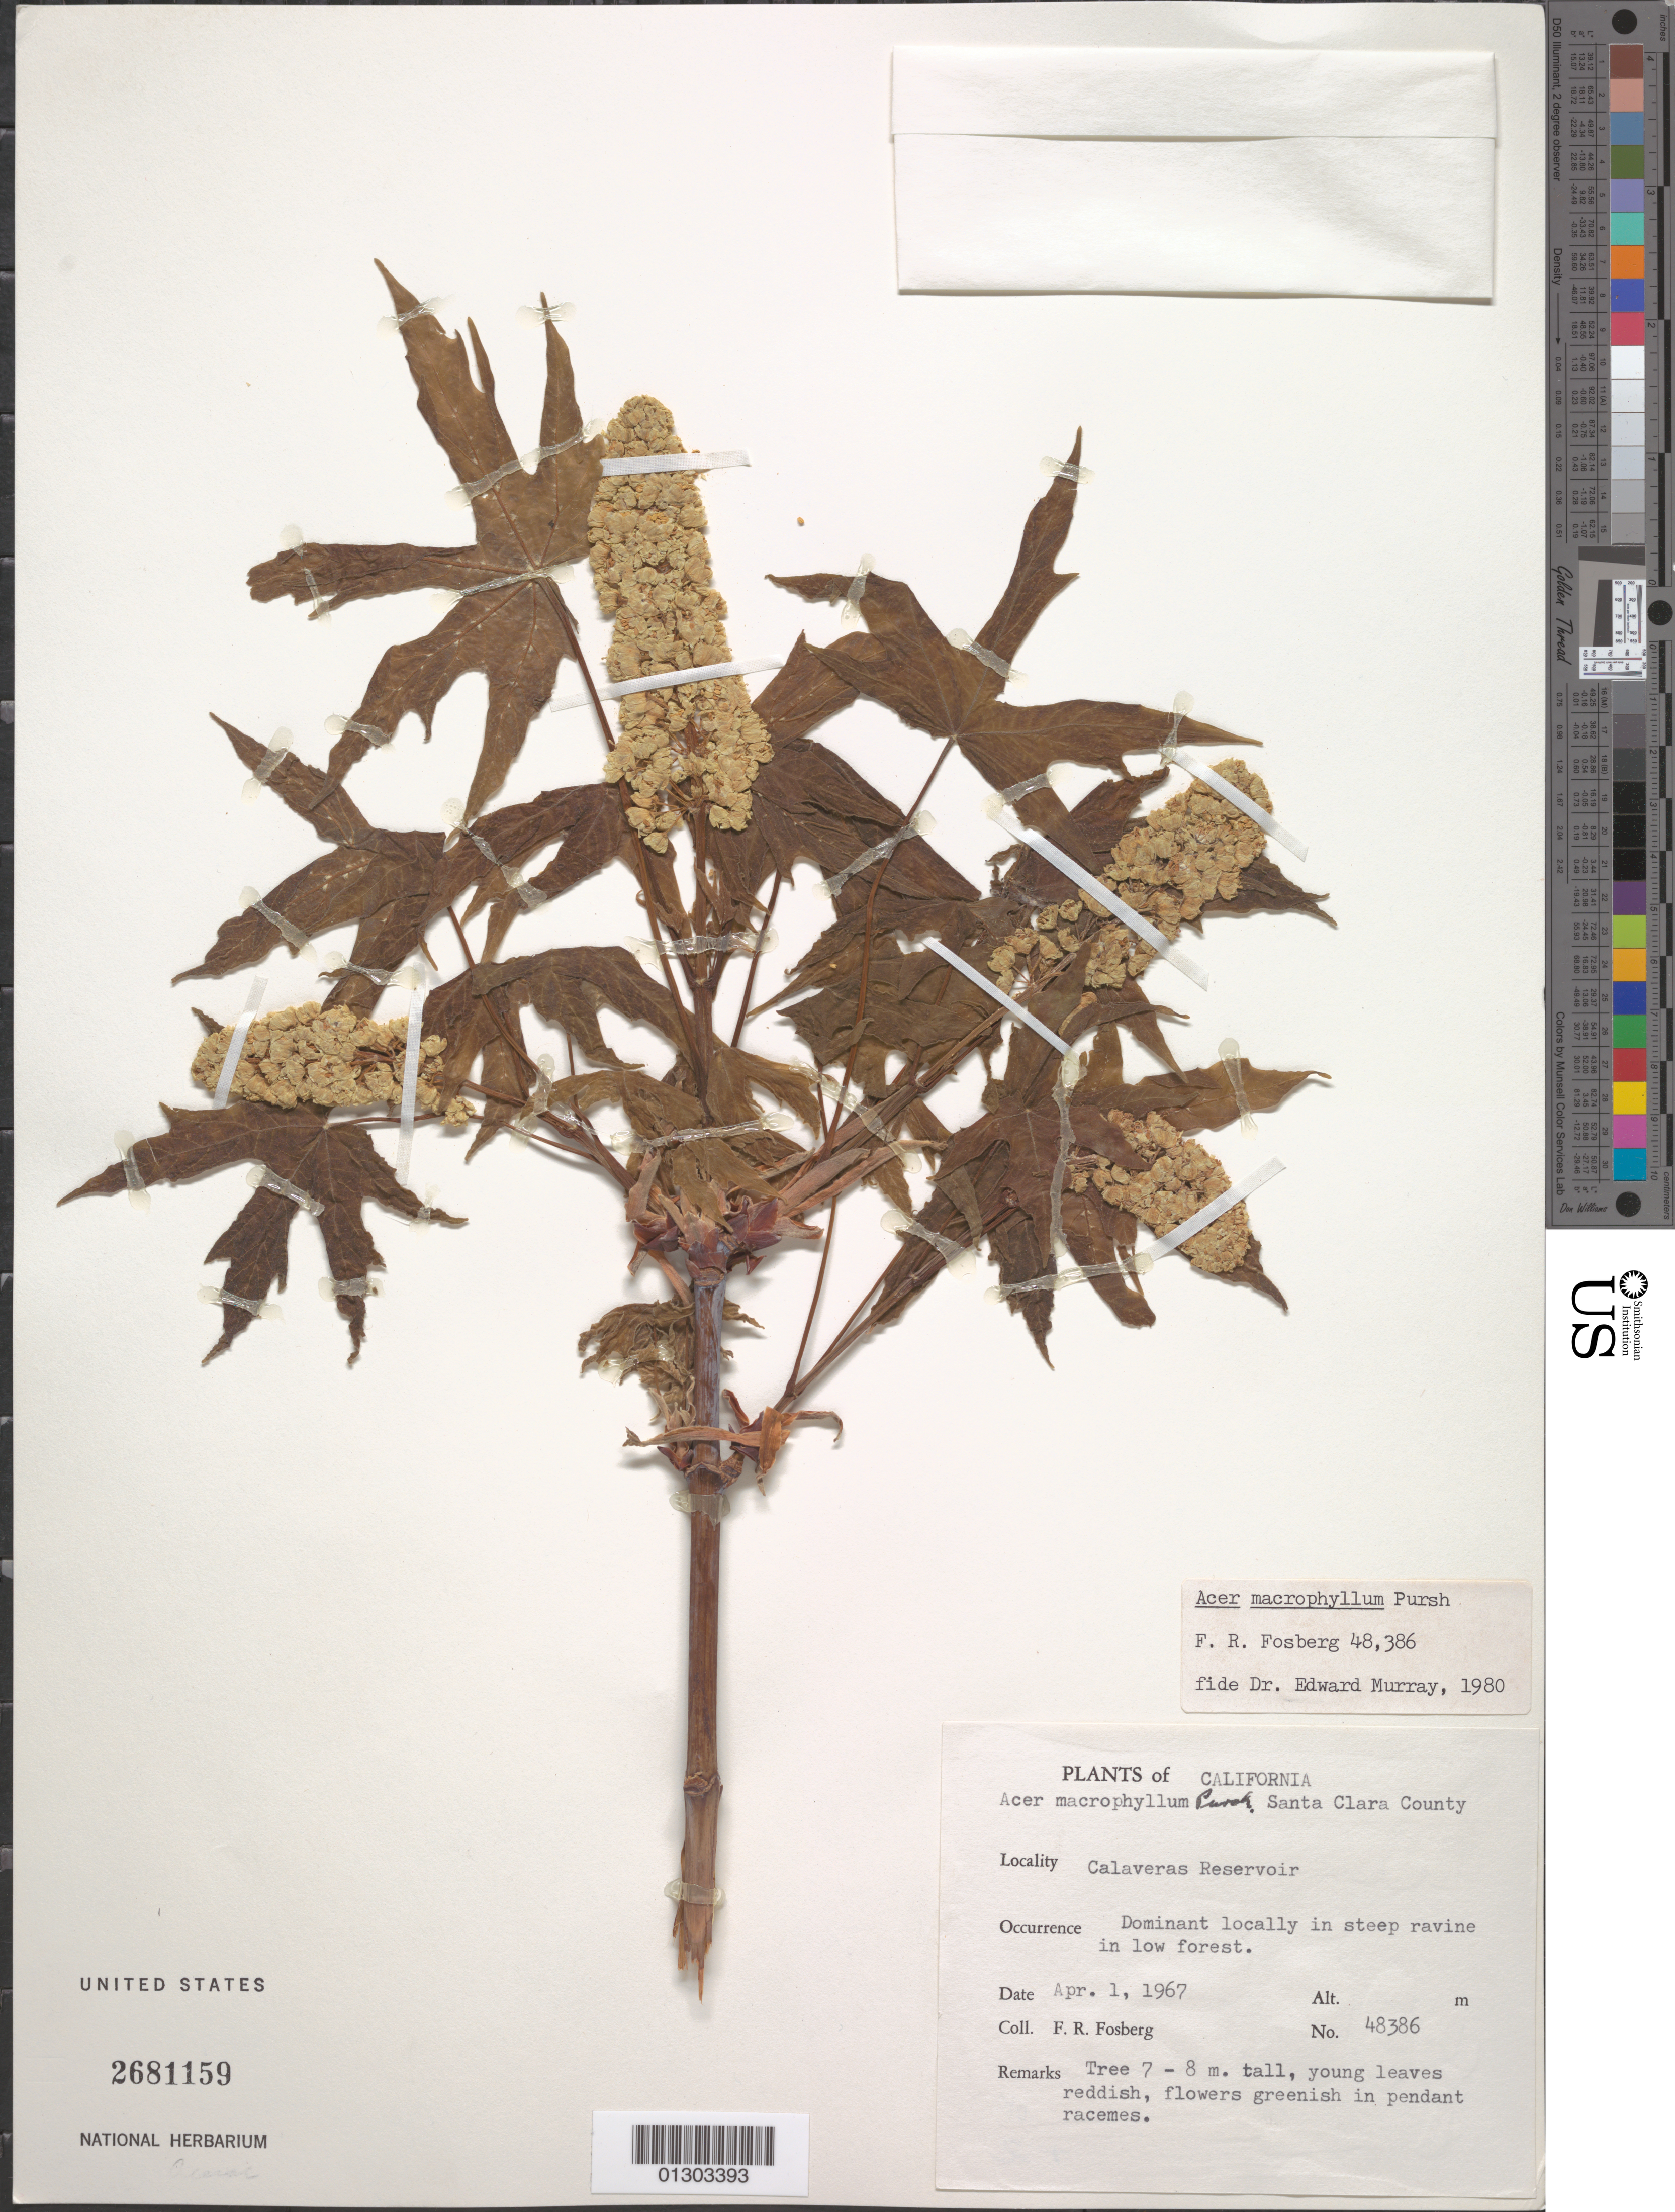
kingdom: Plantae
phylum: Tracheophyta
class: Magnoliopsida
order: Sapindales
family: Sapindaceae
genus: Acer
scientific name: Acer macrophyllum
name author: Pursh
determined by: Murray, Edward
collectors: F. R. Fosberg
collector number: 48386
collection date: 1967-04-01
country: United States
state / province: California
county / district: Santa Clara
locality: Santa Clara County, Calaveras Reservoir.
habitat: Dominant locally in steep ravine in low forest.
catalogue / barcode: US 2681159